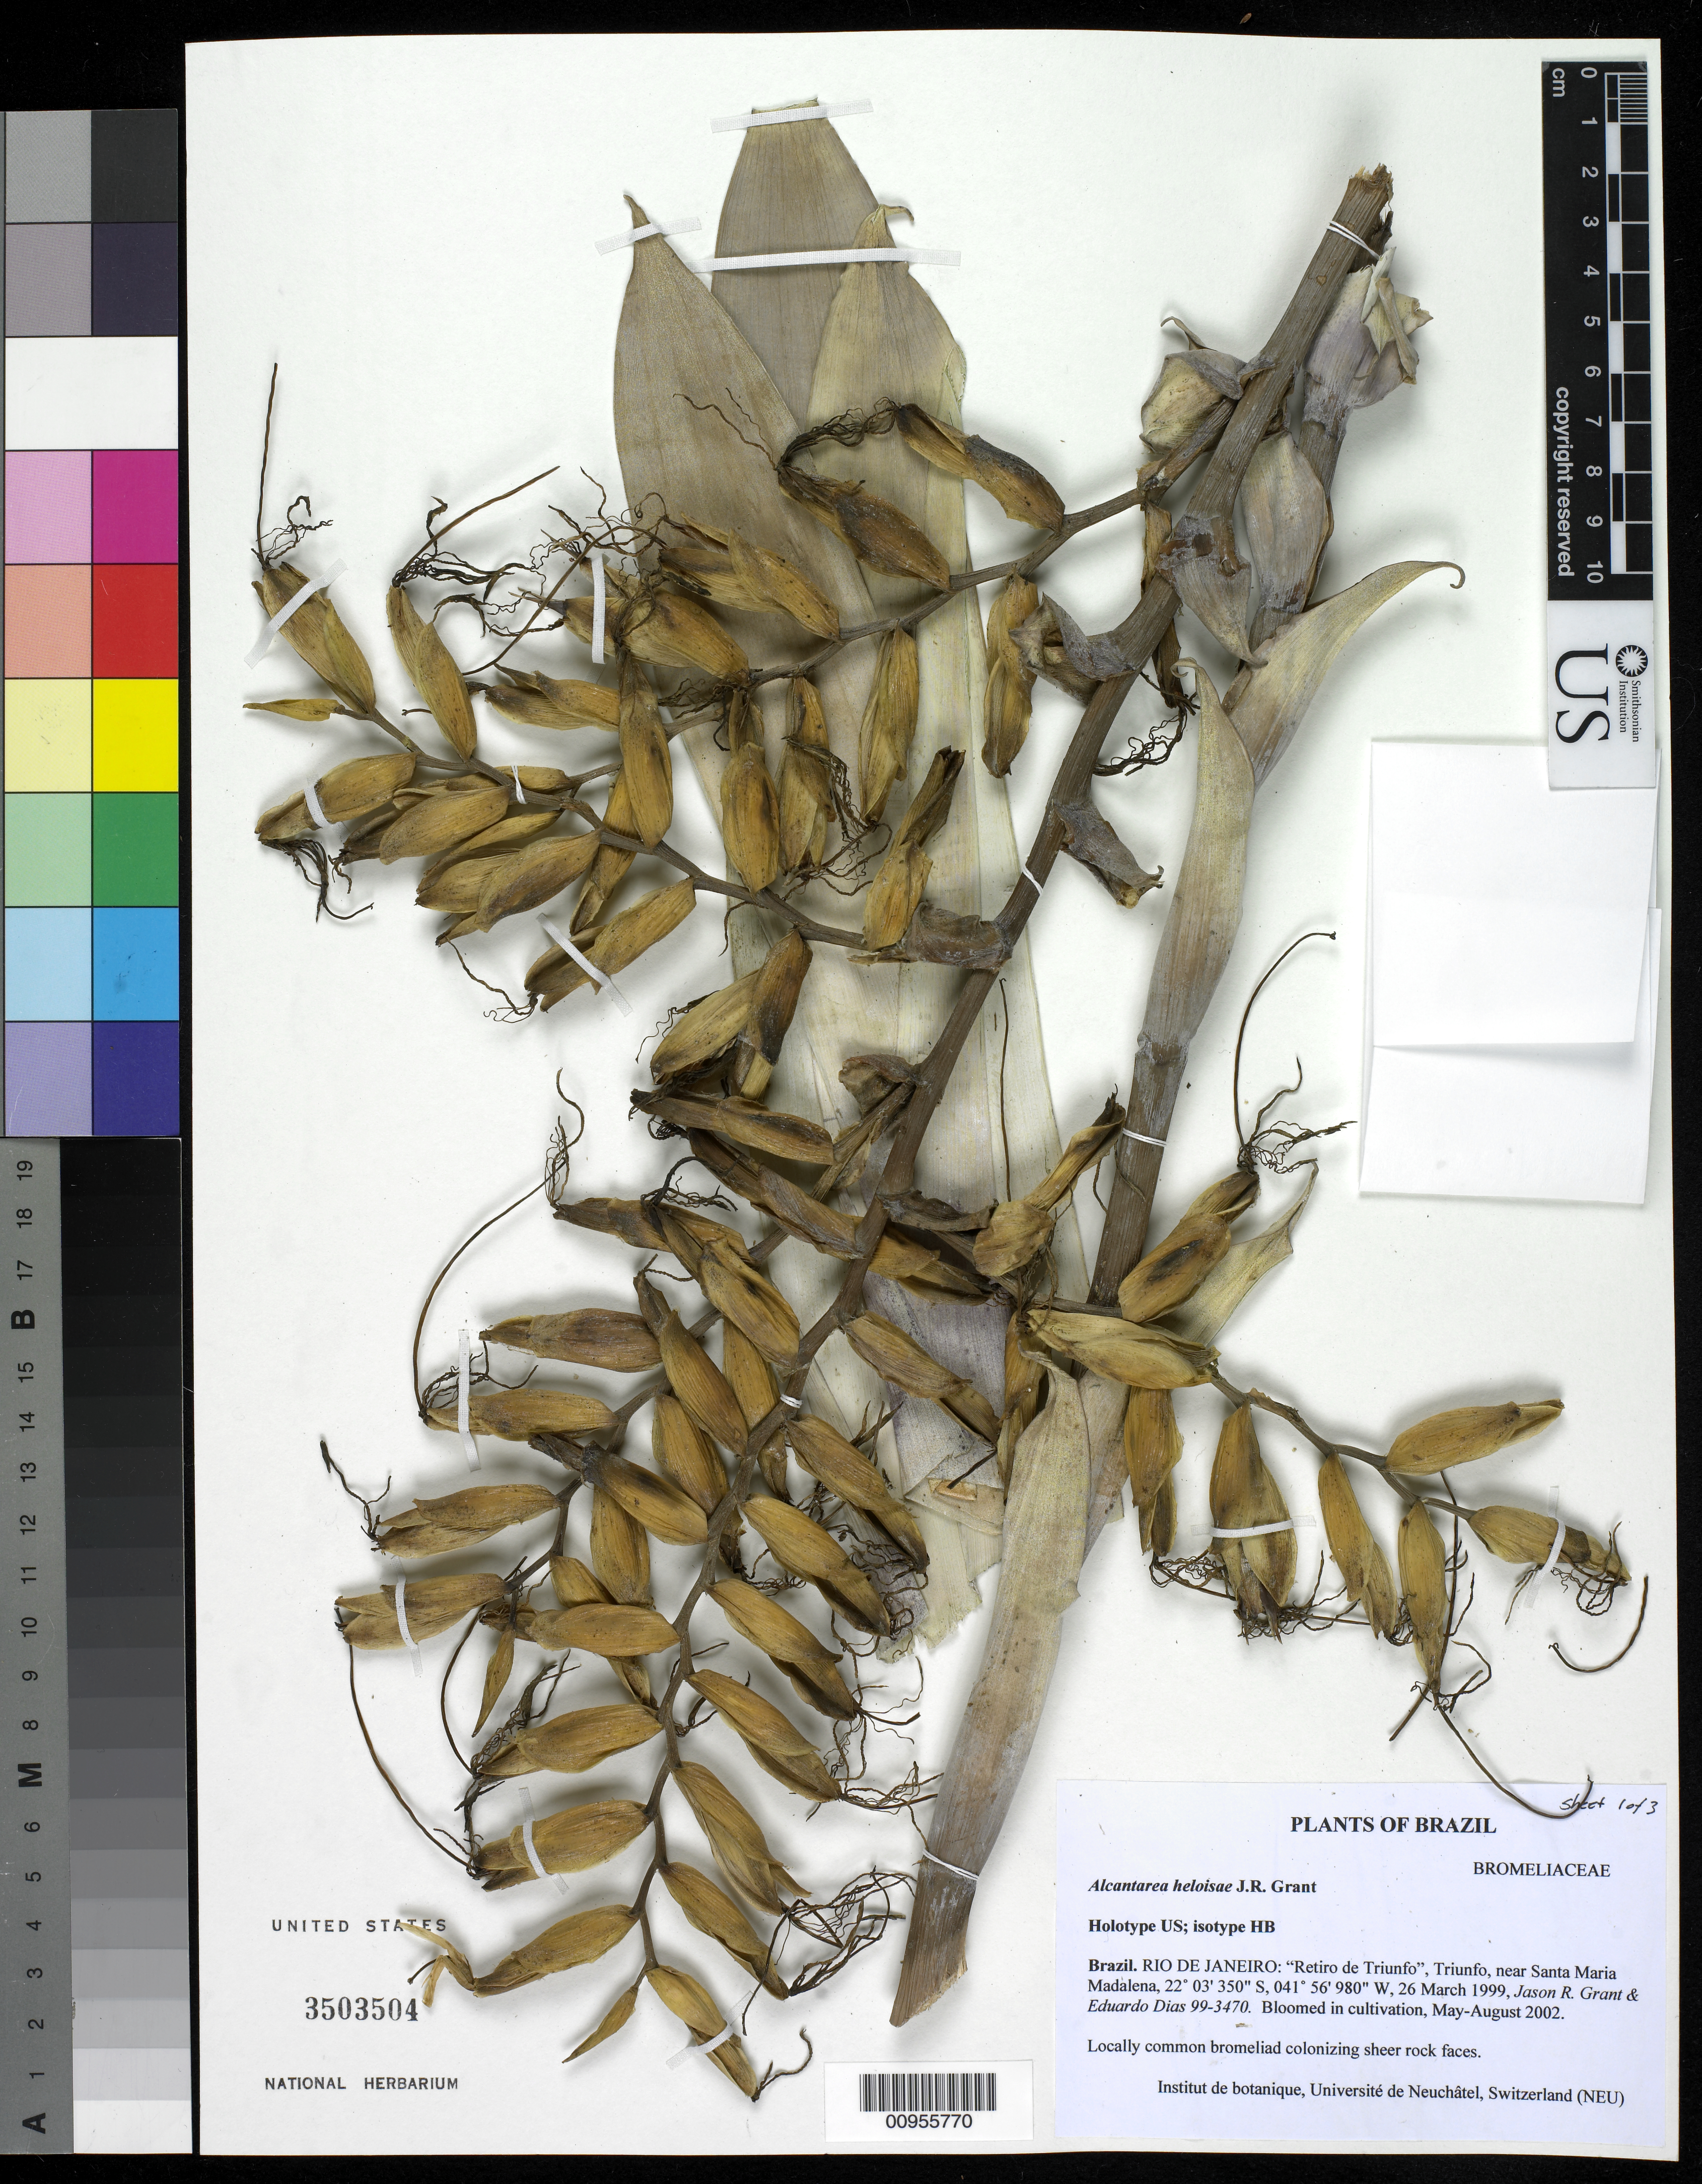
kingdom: Plantae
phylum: Tracheophyta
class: Liliopsida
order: Poales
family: Bromeliaceae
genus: Alcantarea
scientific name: Alcantarea heloisae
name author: J.R. Grant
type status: Isotype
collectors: J. R. Grant & E. Dias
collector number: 99-3470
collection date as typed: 26 Mar 1999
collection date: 1999-03-26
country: Brazil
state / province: Rio de Janeiro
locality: Rio de Janeiro: "Retiro de Triunfo", Triunfo, near Santa Maria Madalena.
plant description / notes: Specimen apparently made from cultivated material, "Bloomed in cultivation, May-August 2002". According to specimen label "Holotype US; isotype HB" but protologue cites holotype at HB.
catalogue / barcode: US 3503504